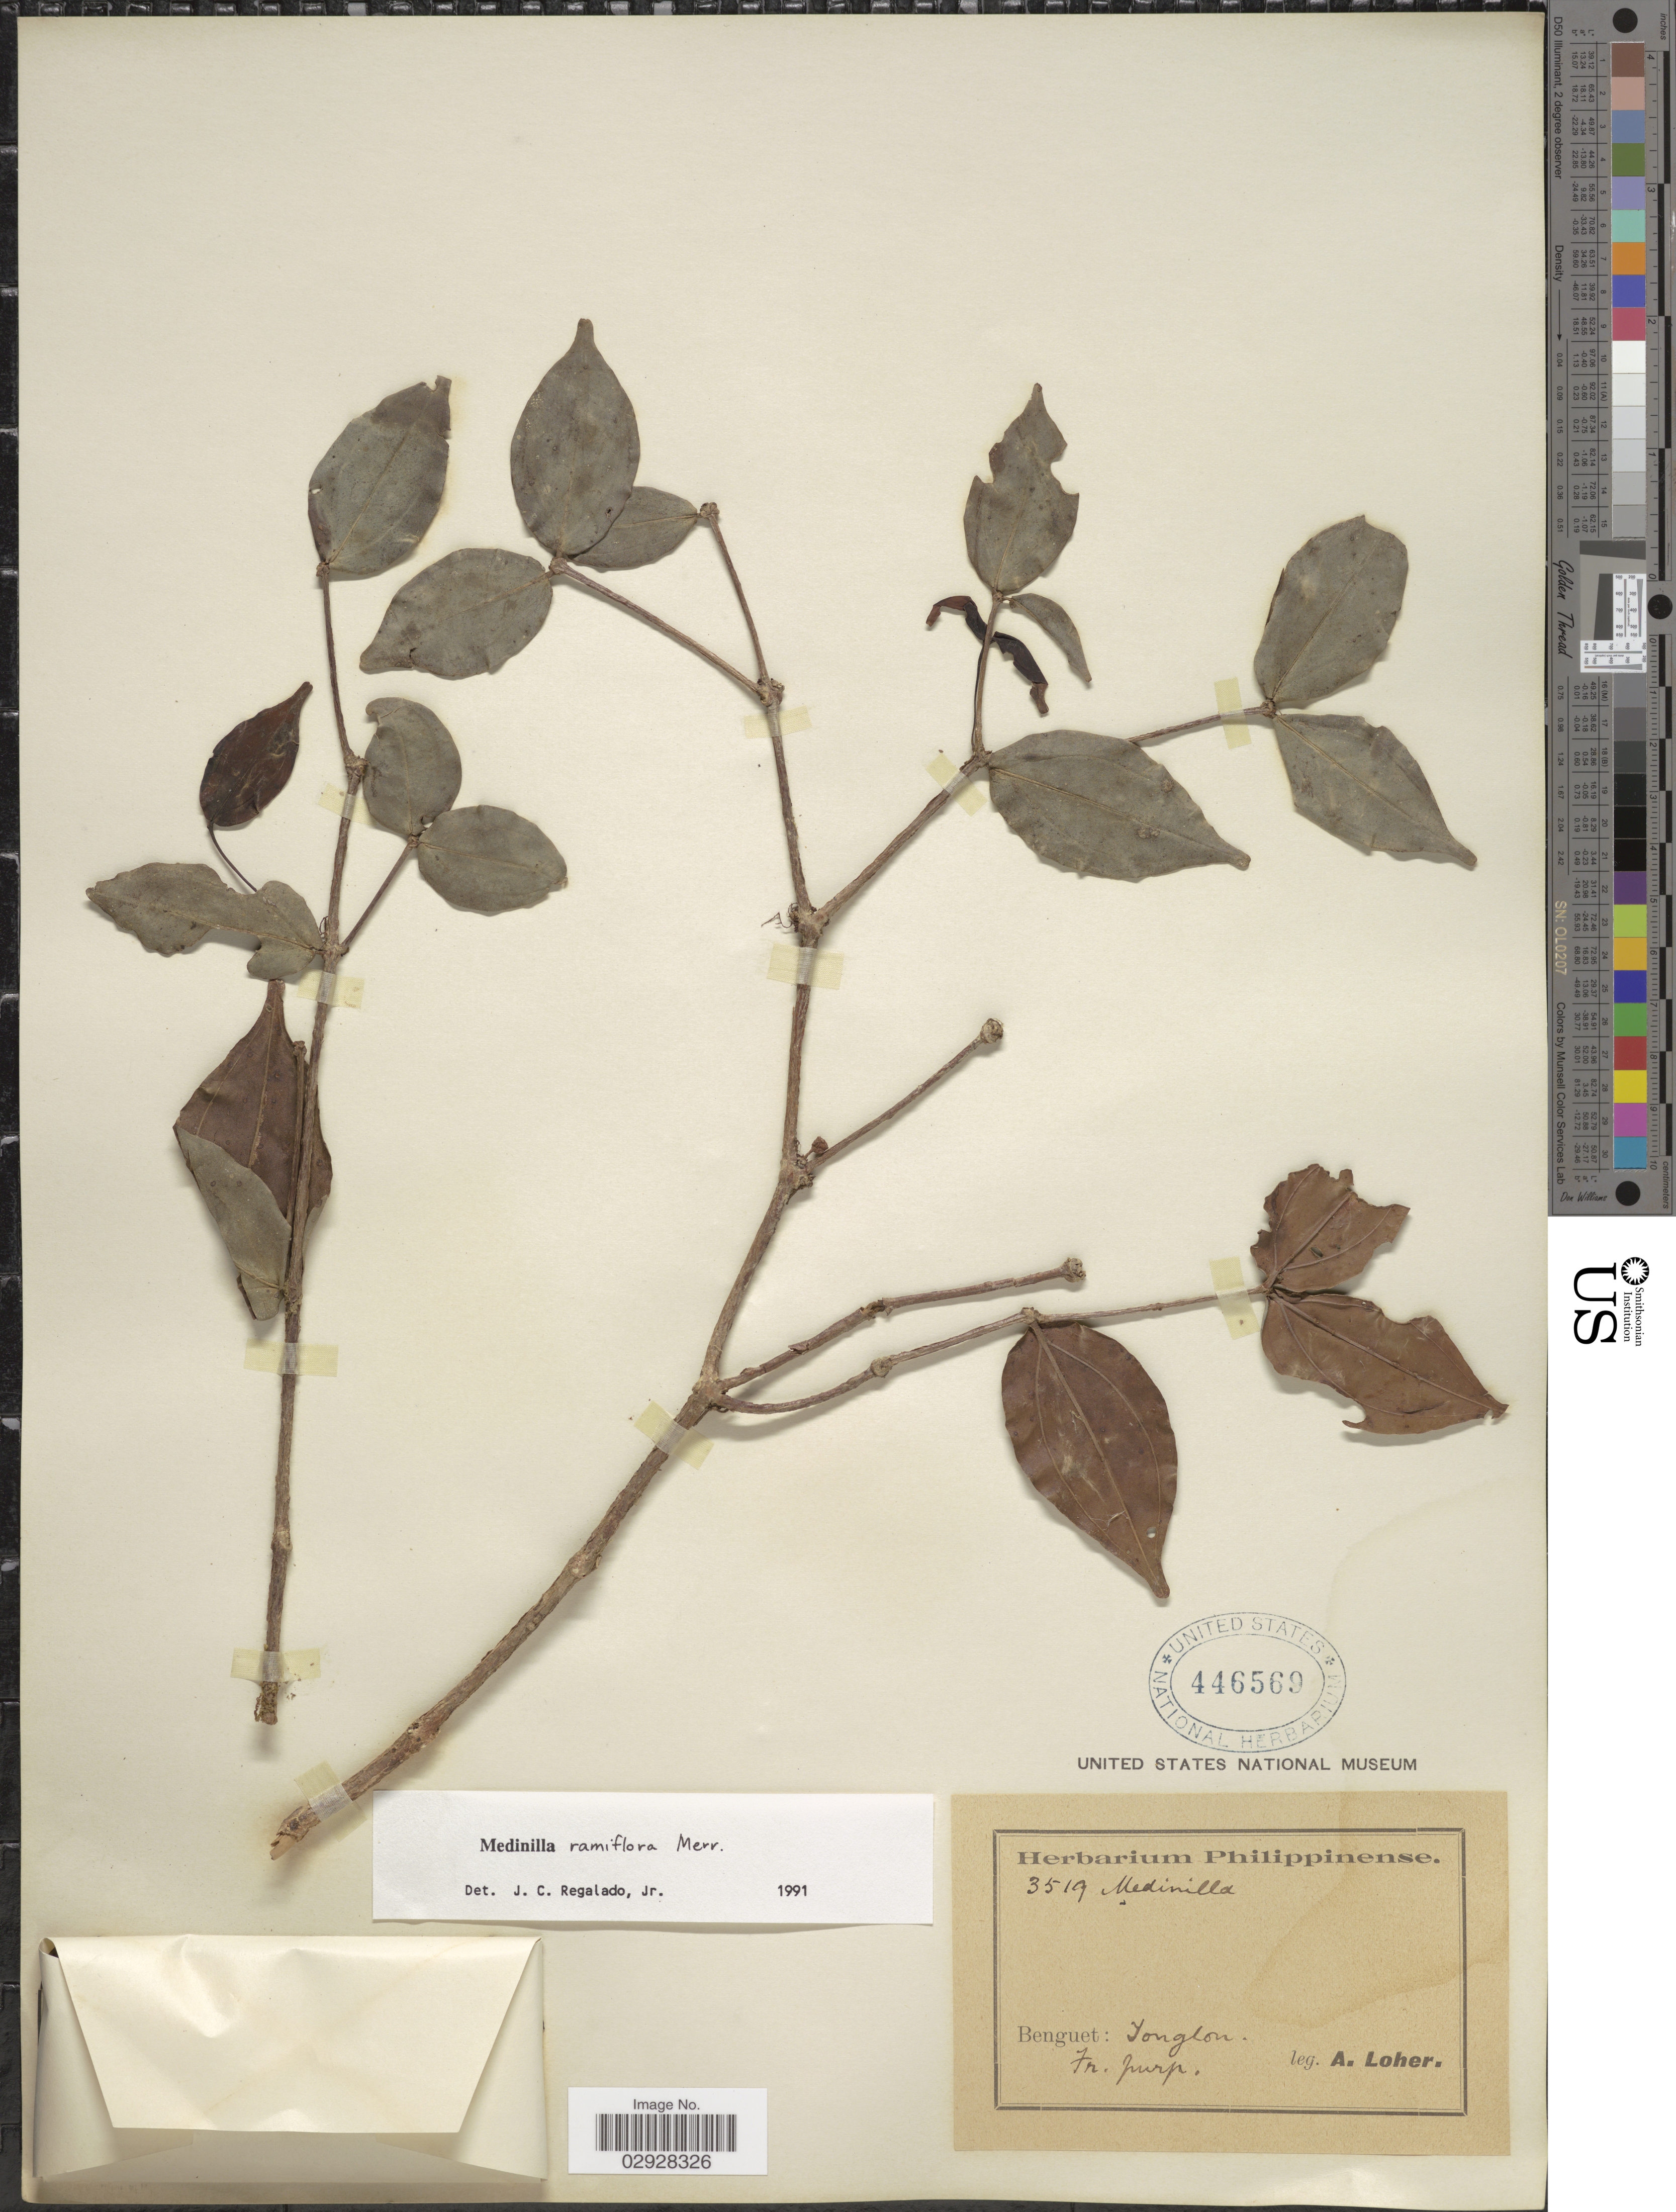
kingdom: Plantae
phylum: Tracheophyta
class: Magnoliopsida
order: Myrtales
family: Melastomataceae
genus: Medinilla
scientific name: Medinilla ramiflora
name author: Merr.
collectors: A. Loher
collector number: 3519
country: Philippines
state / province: Cordillera (Administrative Region)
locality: Benguet: Tonglon.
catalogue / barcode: US 446569